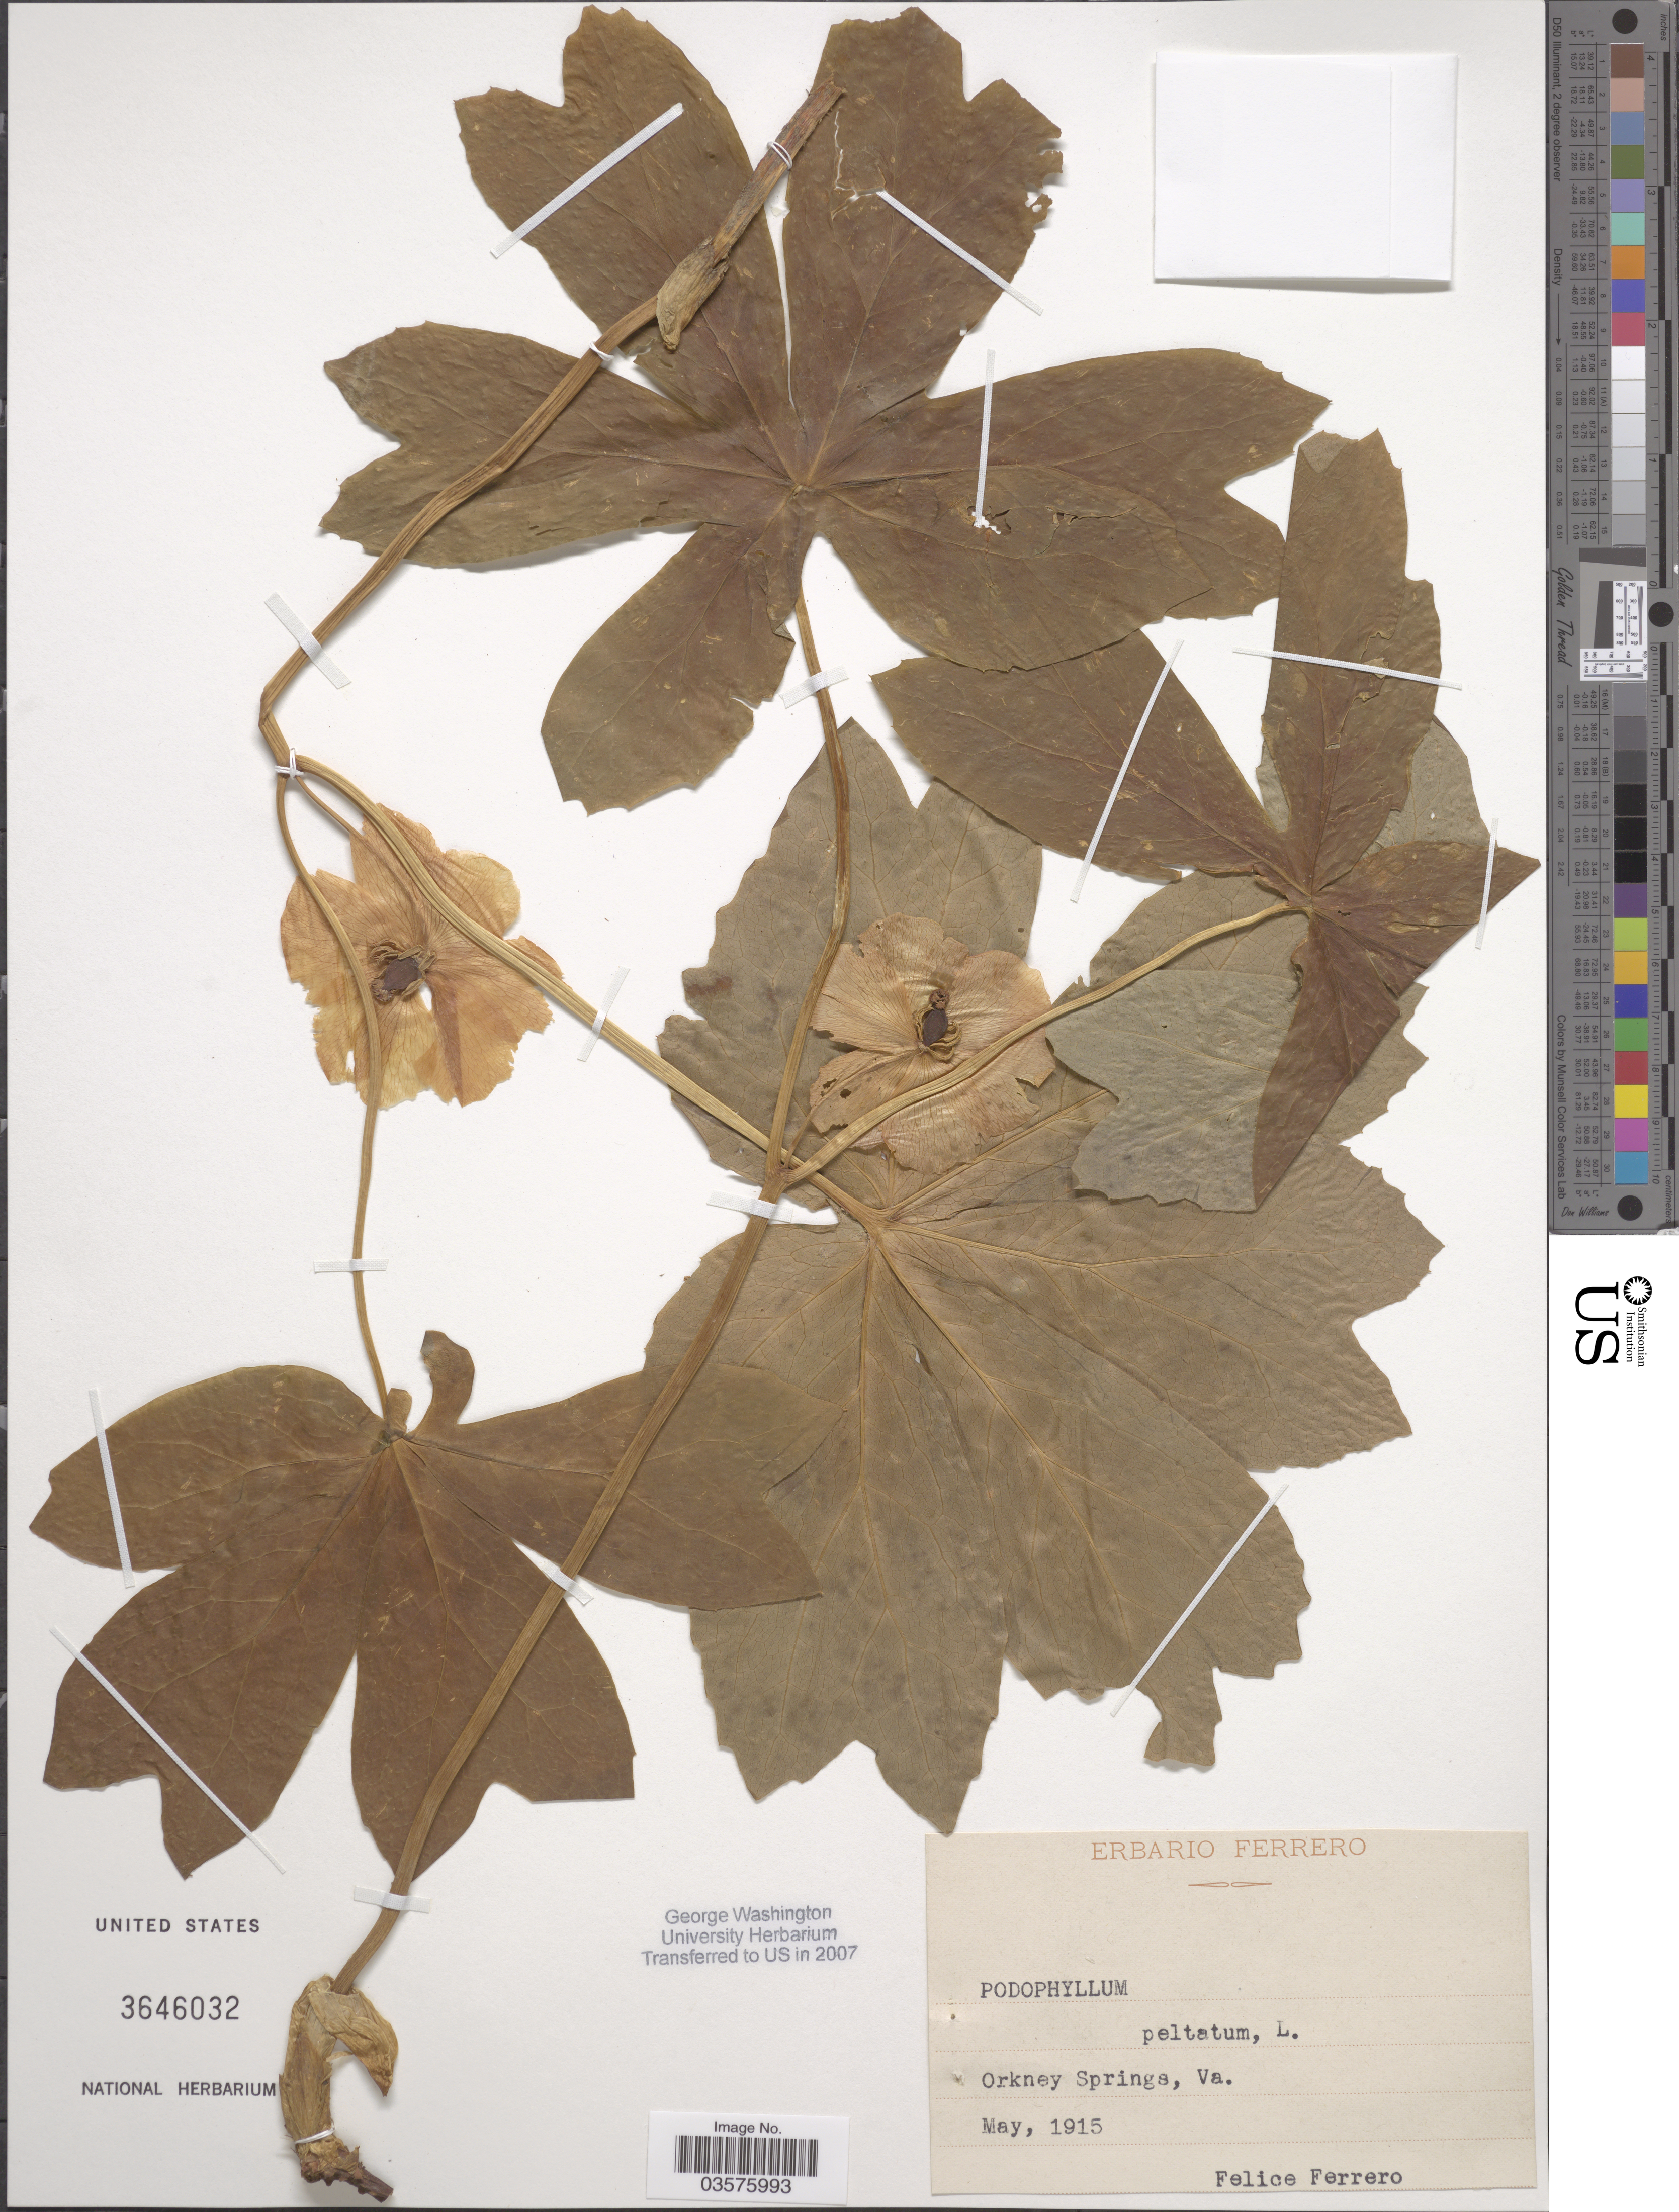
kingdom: Plantae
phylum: Tracheophyta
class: Magnoliopsida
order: Ranunculales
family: Berberidaceae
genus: Podophyllum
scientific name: Podophyllum peltatum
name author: L.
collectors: F. Ferrero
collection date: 1915-05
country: United States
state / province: Virginia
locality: Orkney Springs.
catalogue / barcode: US 3646032